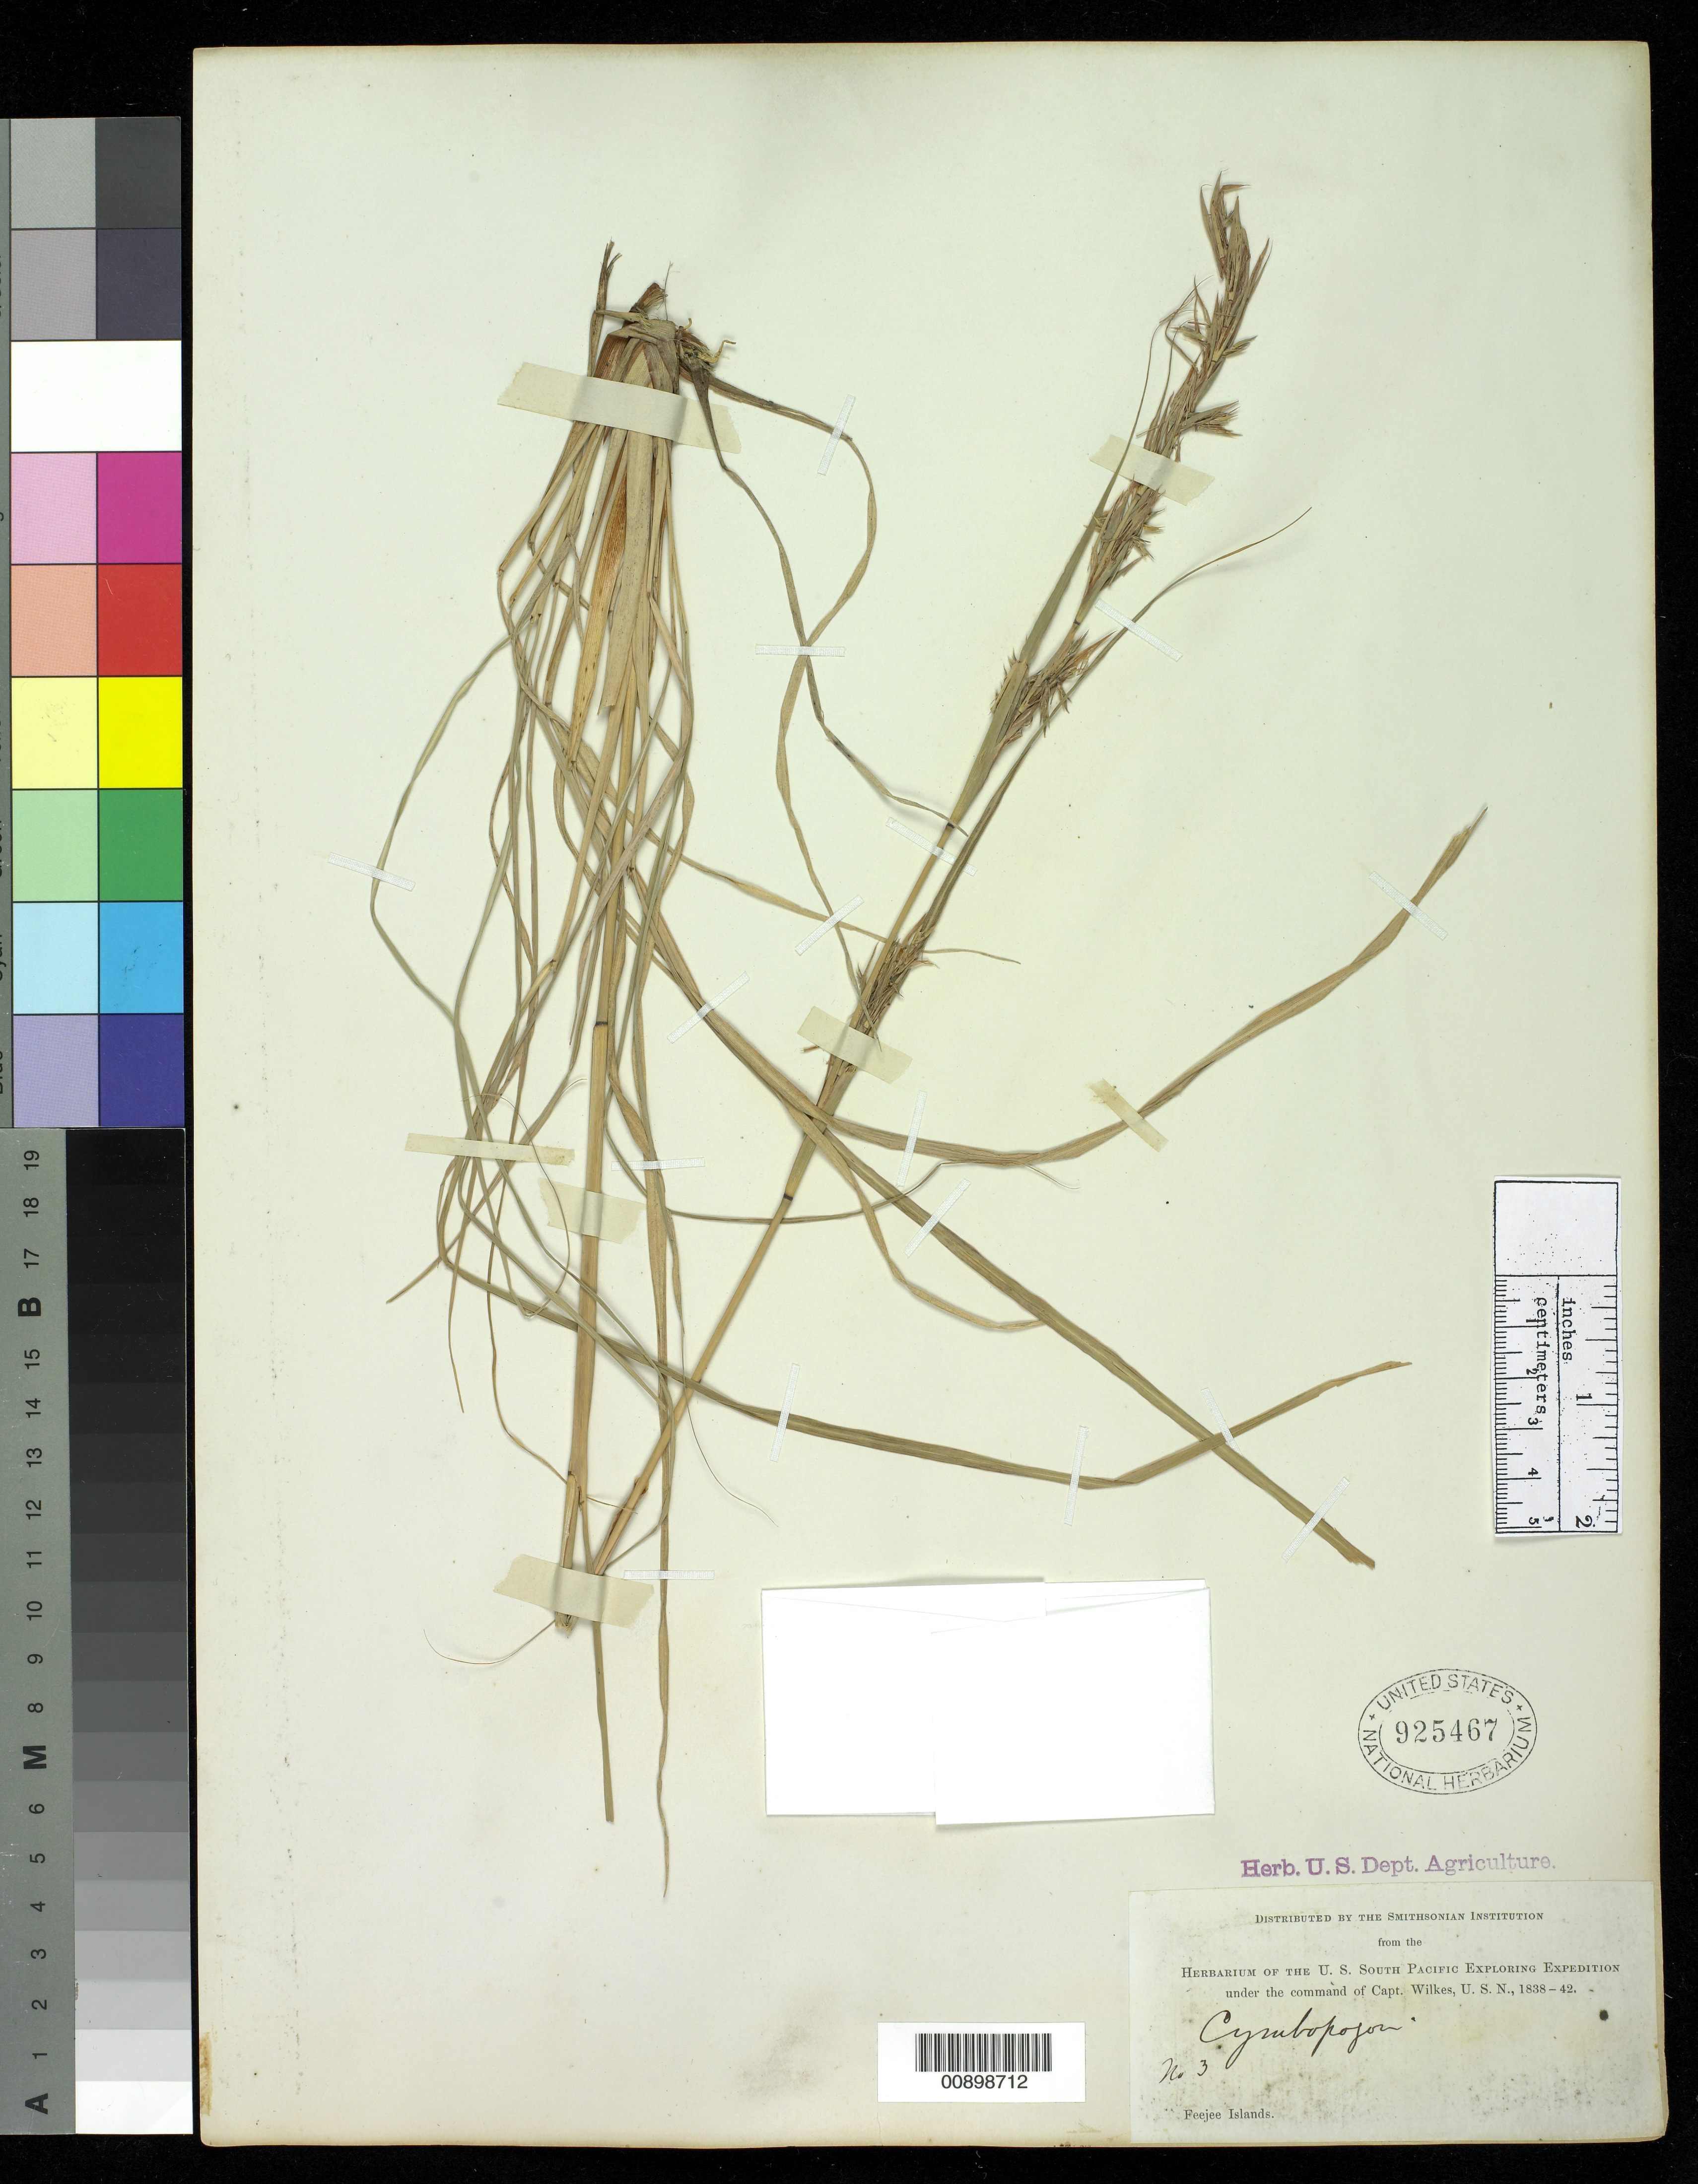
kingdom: Plantae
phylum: Tracheophyta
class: Liliopsida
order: Poales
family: Poaceae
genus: Cymbopogon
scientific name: Cymbopogon refractus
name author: (R. Br.) A. Camus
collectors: Wilkes Explor. Exped.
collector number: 3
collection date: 1838/1842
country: Fiji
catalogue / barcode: US 925467